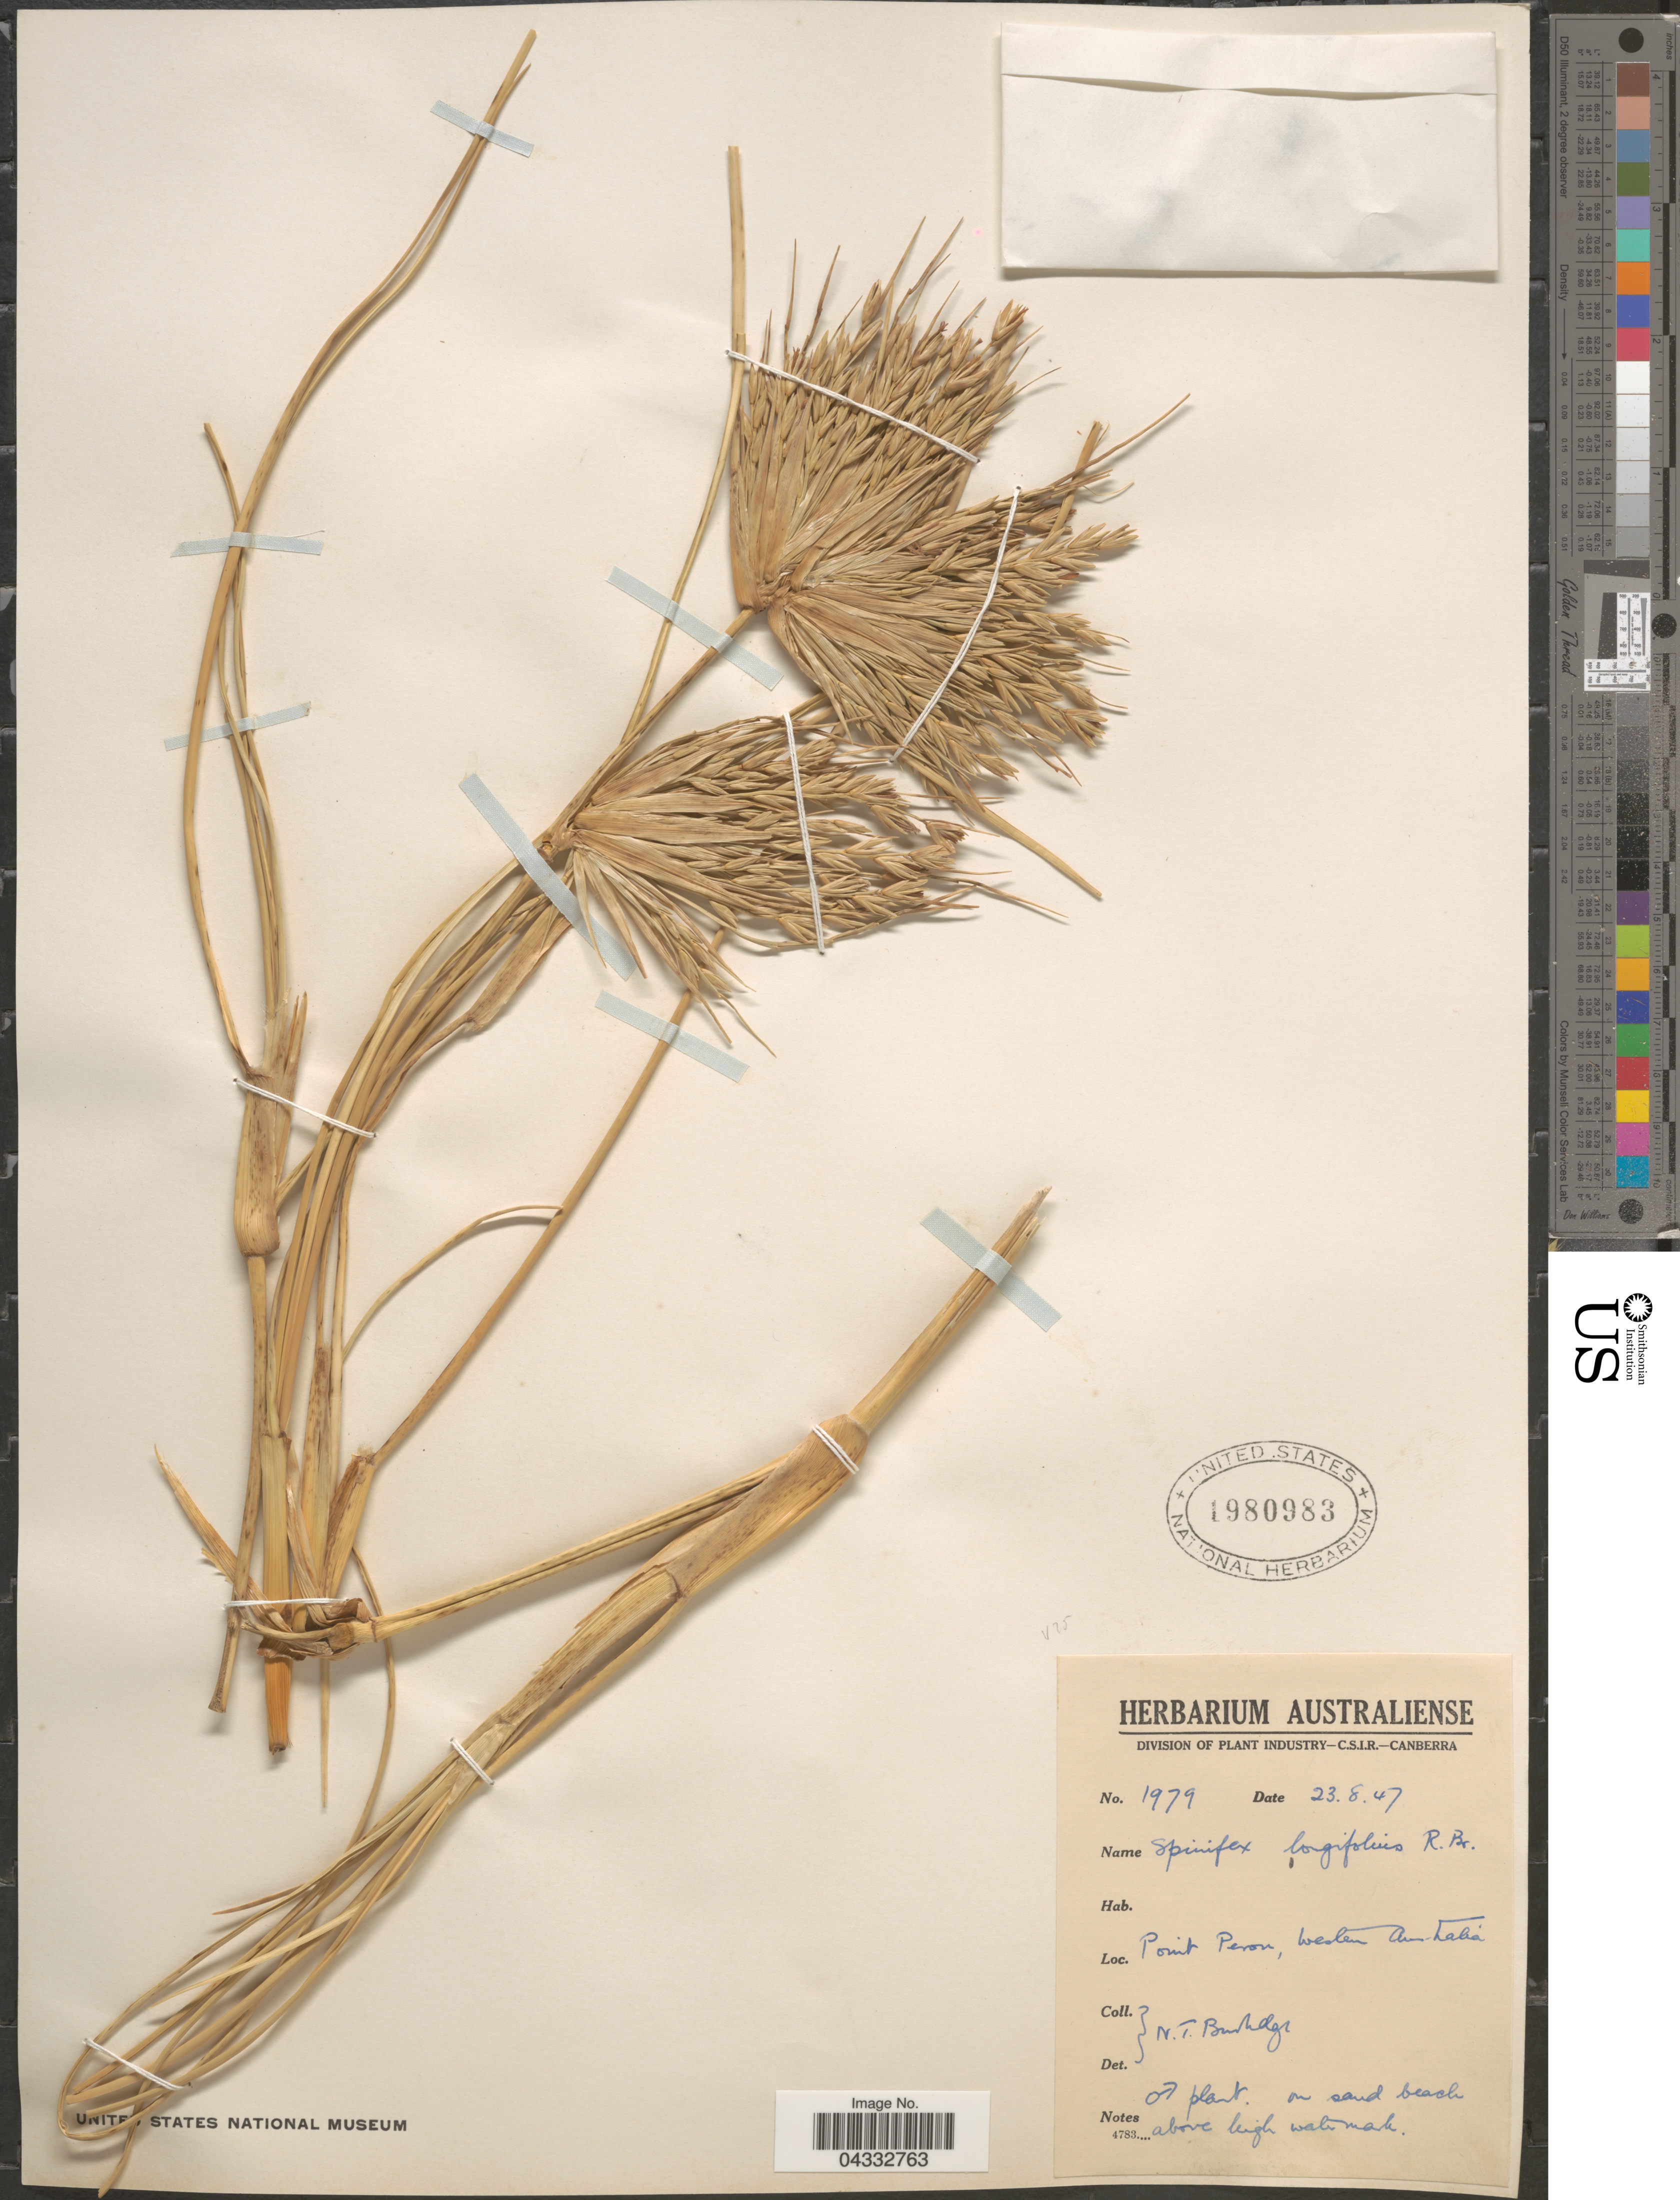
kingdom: Plantae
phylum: Tracheophyta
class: Liliopsida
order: Poales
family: Poaceae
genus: Spinifex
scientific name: Spinifex longifolius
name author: R. Br.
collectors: N. T. Burbidge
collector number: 1979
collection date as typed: Transcribed d/m/y: 23/8/47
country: Australia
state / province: Western Australia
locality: Point Peron.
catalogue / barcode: US 1980983